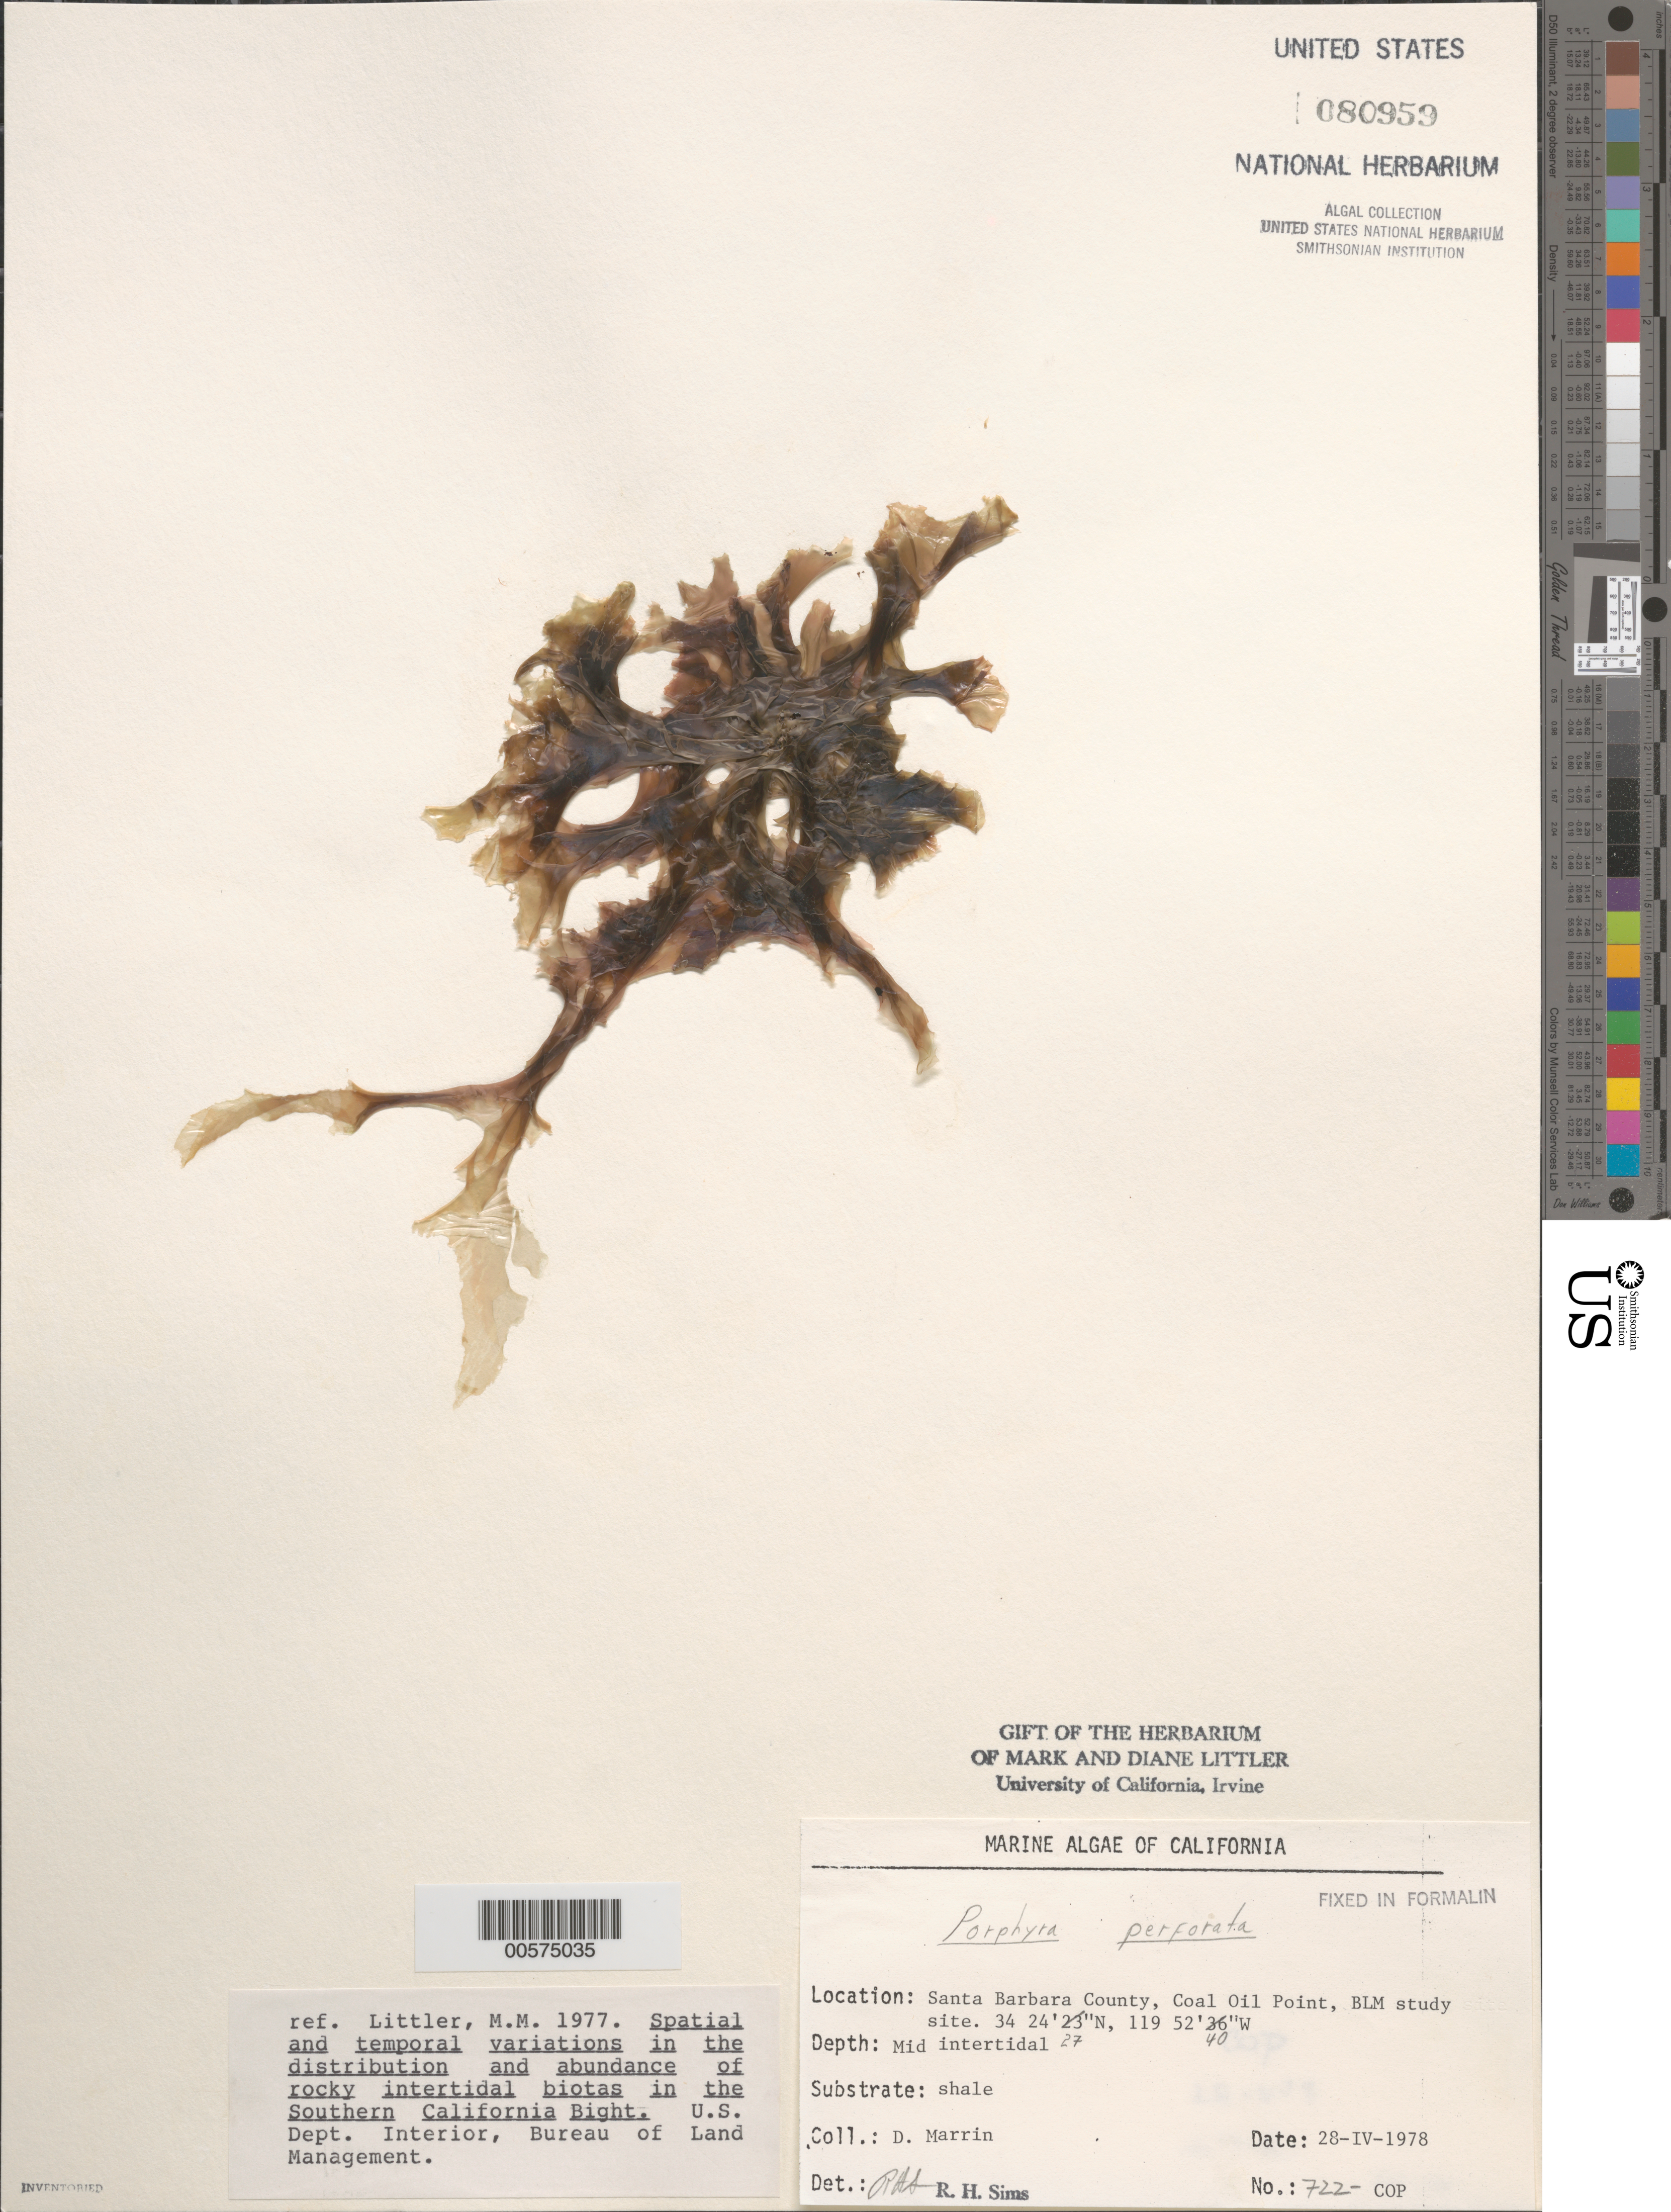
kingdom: Plantae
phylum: Rhodophyta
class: Bangiophyceae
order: Bangiales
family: Bangiaceae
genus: Pyropia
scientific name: Pyropia perforata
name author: (J. Agardh) S.C. Lindstrom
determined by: Algae name updating Project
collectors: D. Marrin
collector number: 722-cop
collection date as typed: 28 Apr 1978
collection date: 1978-04-28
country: United States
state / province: California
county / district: Santa Barbara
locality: Coal Oil Point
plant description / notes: BLM-SOCALBIGHT Rocky Intertidal Survey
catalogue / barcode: US 80959